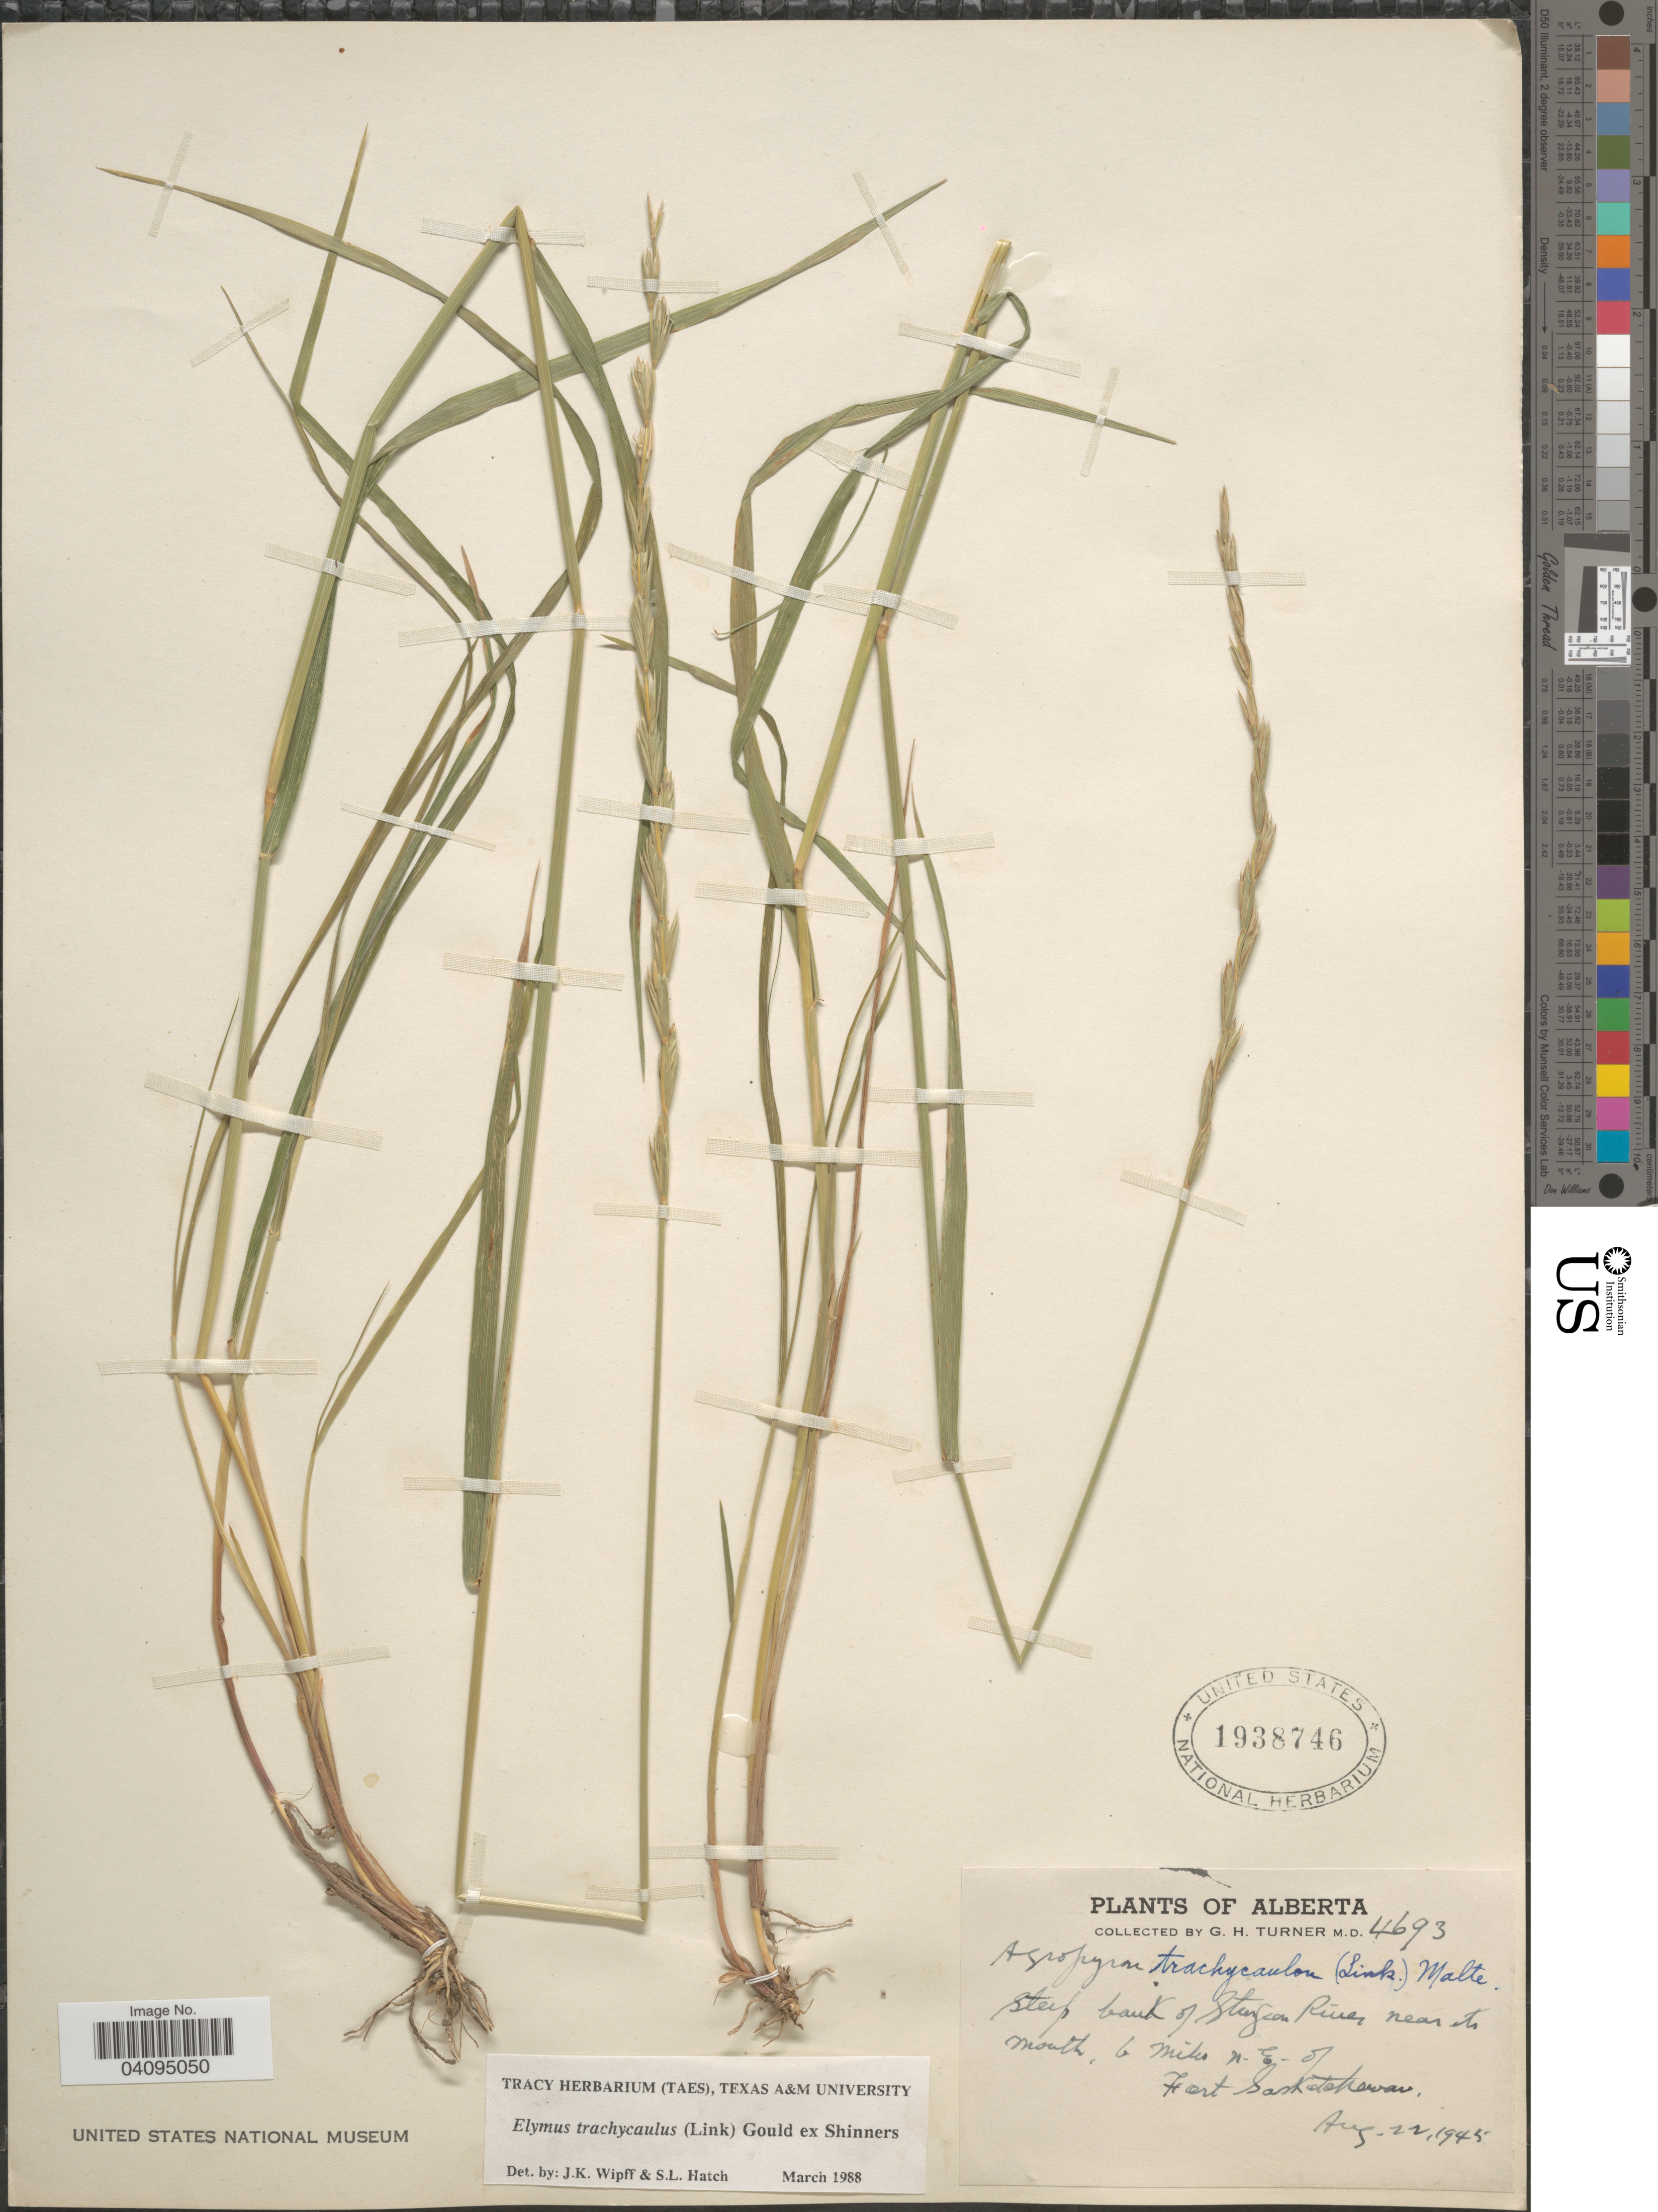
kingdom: Plantae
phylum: Tracheophyta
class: Liliopsida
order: Poales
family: Poaceae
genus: Elymus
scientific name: Elymus trachycaulus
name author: (Link) Gould ex Shinners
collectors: G. H. Turner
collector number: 4693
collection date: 1945-08-22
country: Canada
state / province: Alberta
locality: Steep bank of Sturgeon River near its mouth, 6 miles N.E. of Fort Saskatchewan.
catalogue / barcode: US 1938746